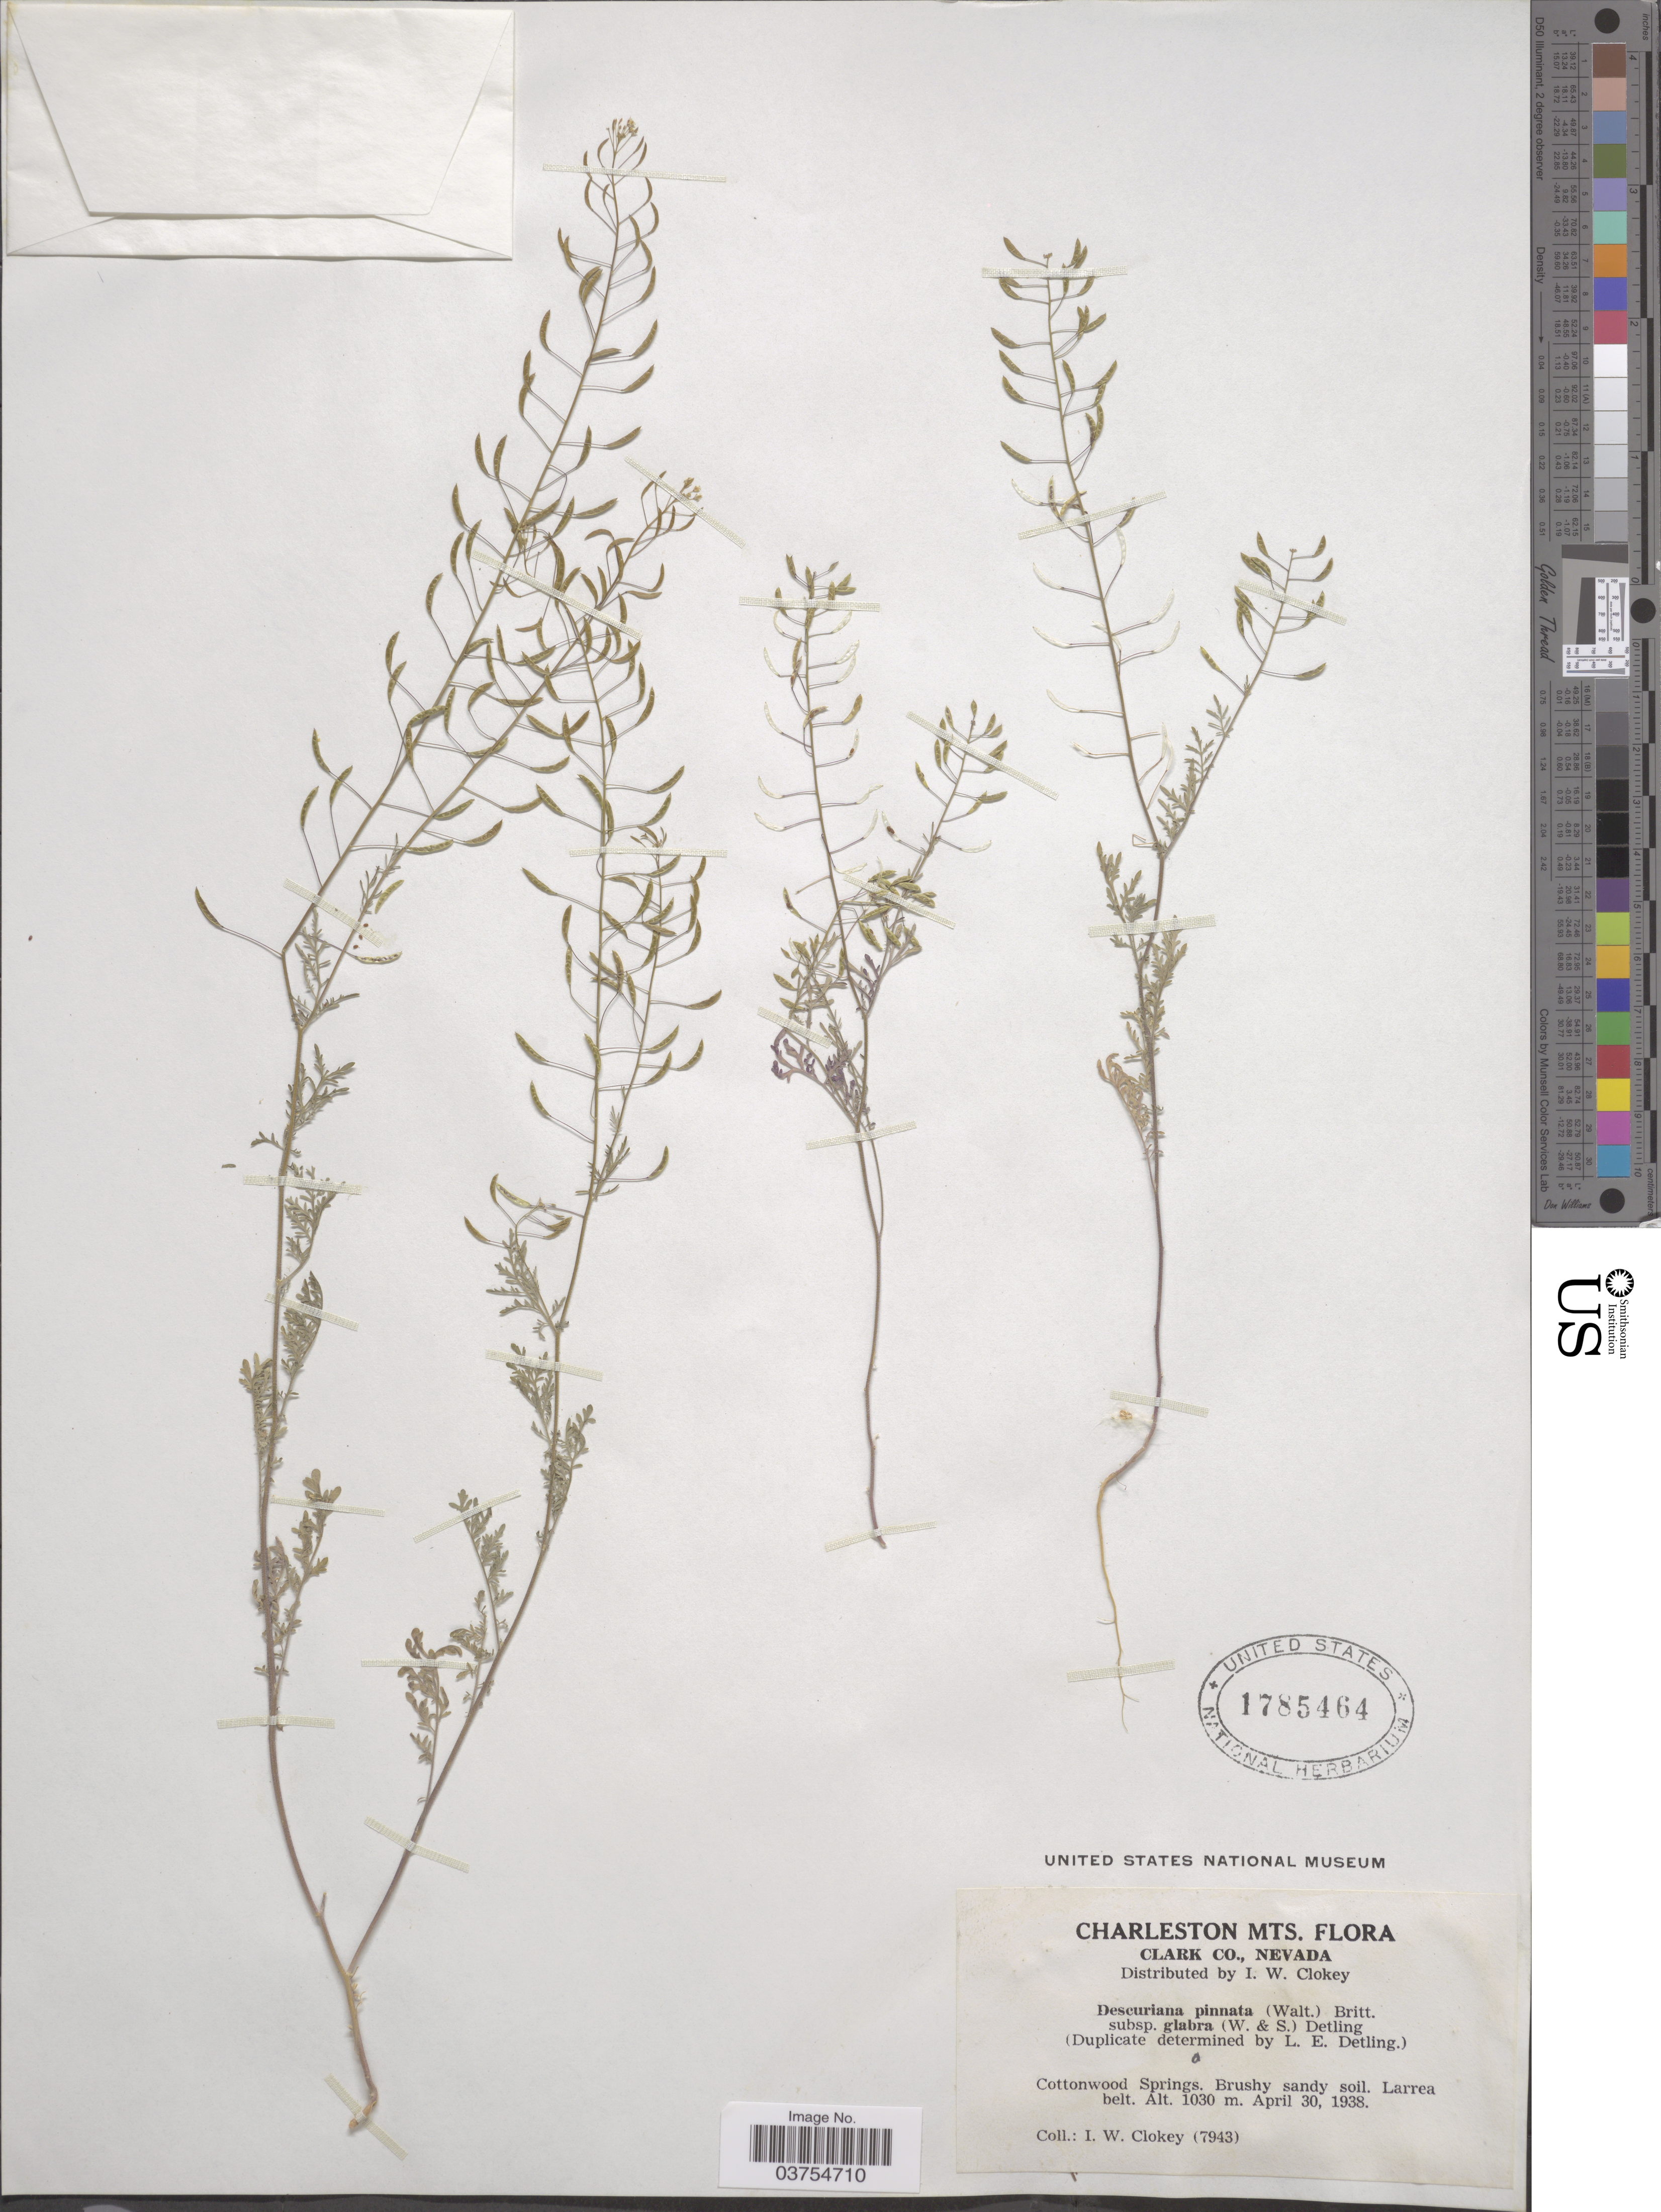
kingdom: Plantae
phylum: Tracheophyta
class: Magnoliopsida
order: Brassicales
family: Brassicaceae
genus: Descurainia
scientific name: Descurainia pinnata subsp. glabra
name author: (Wooton & Standl.) Detling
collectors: I. W. Clokey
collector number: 7943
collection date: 1938-04-30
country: United States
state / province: Nevada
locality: Charleston Mts. Clark Co. Cottonwood Springs. Brushy sandy soil. Larrea belt.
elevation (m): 1030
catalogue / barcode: US 1785464